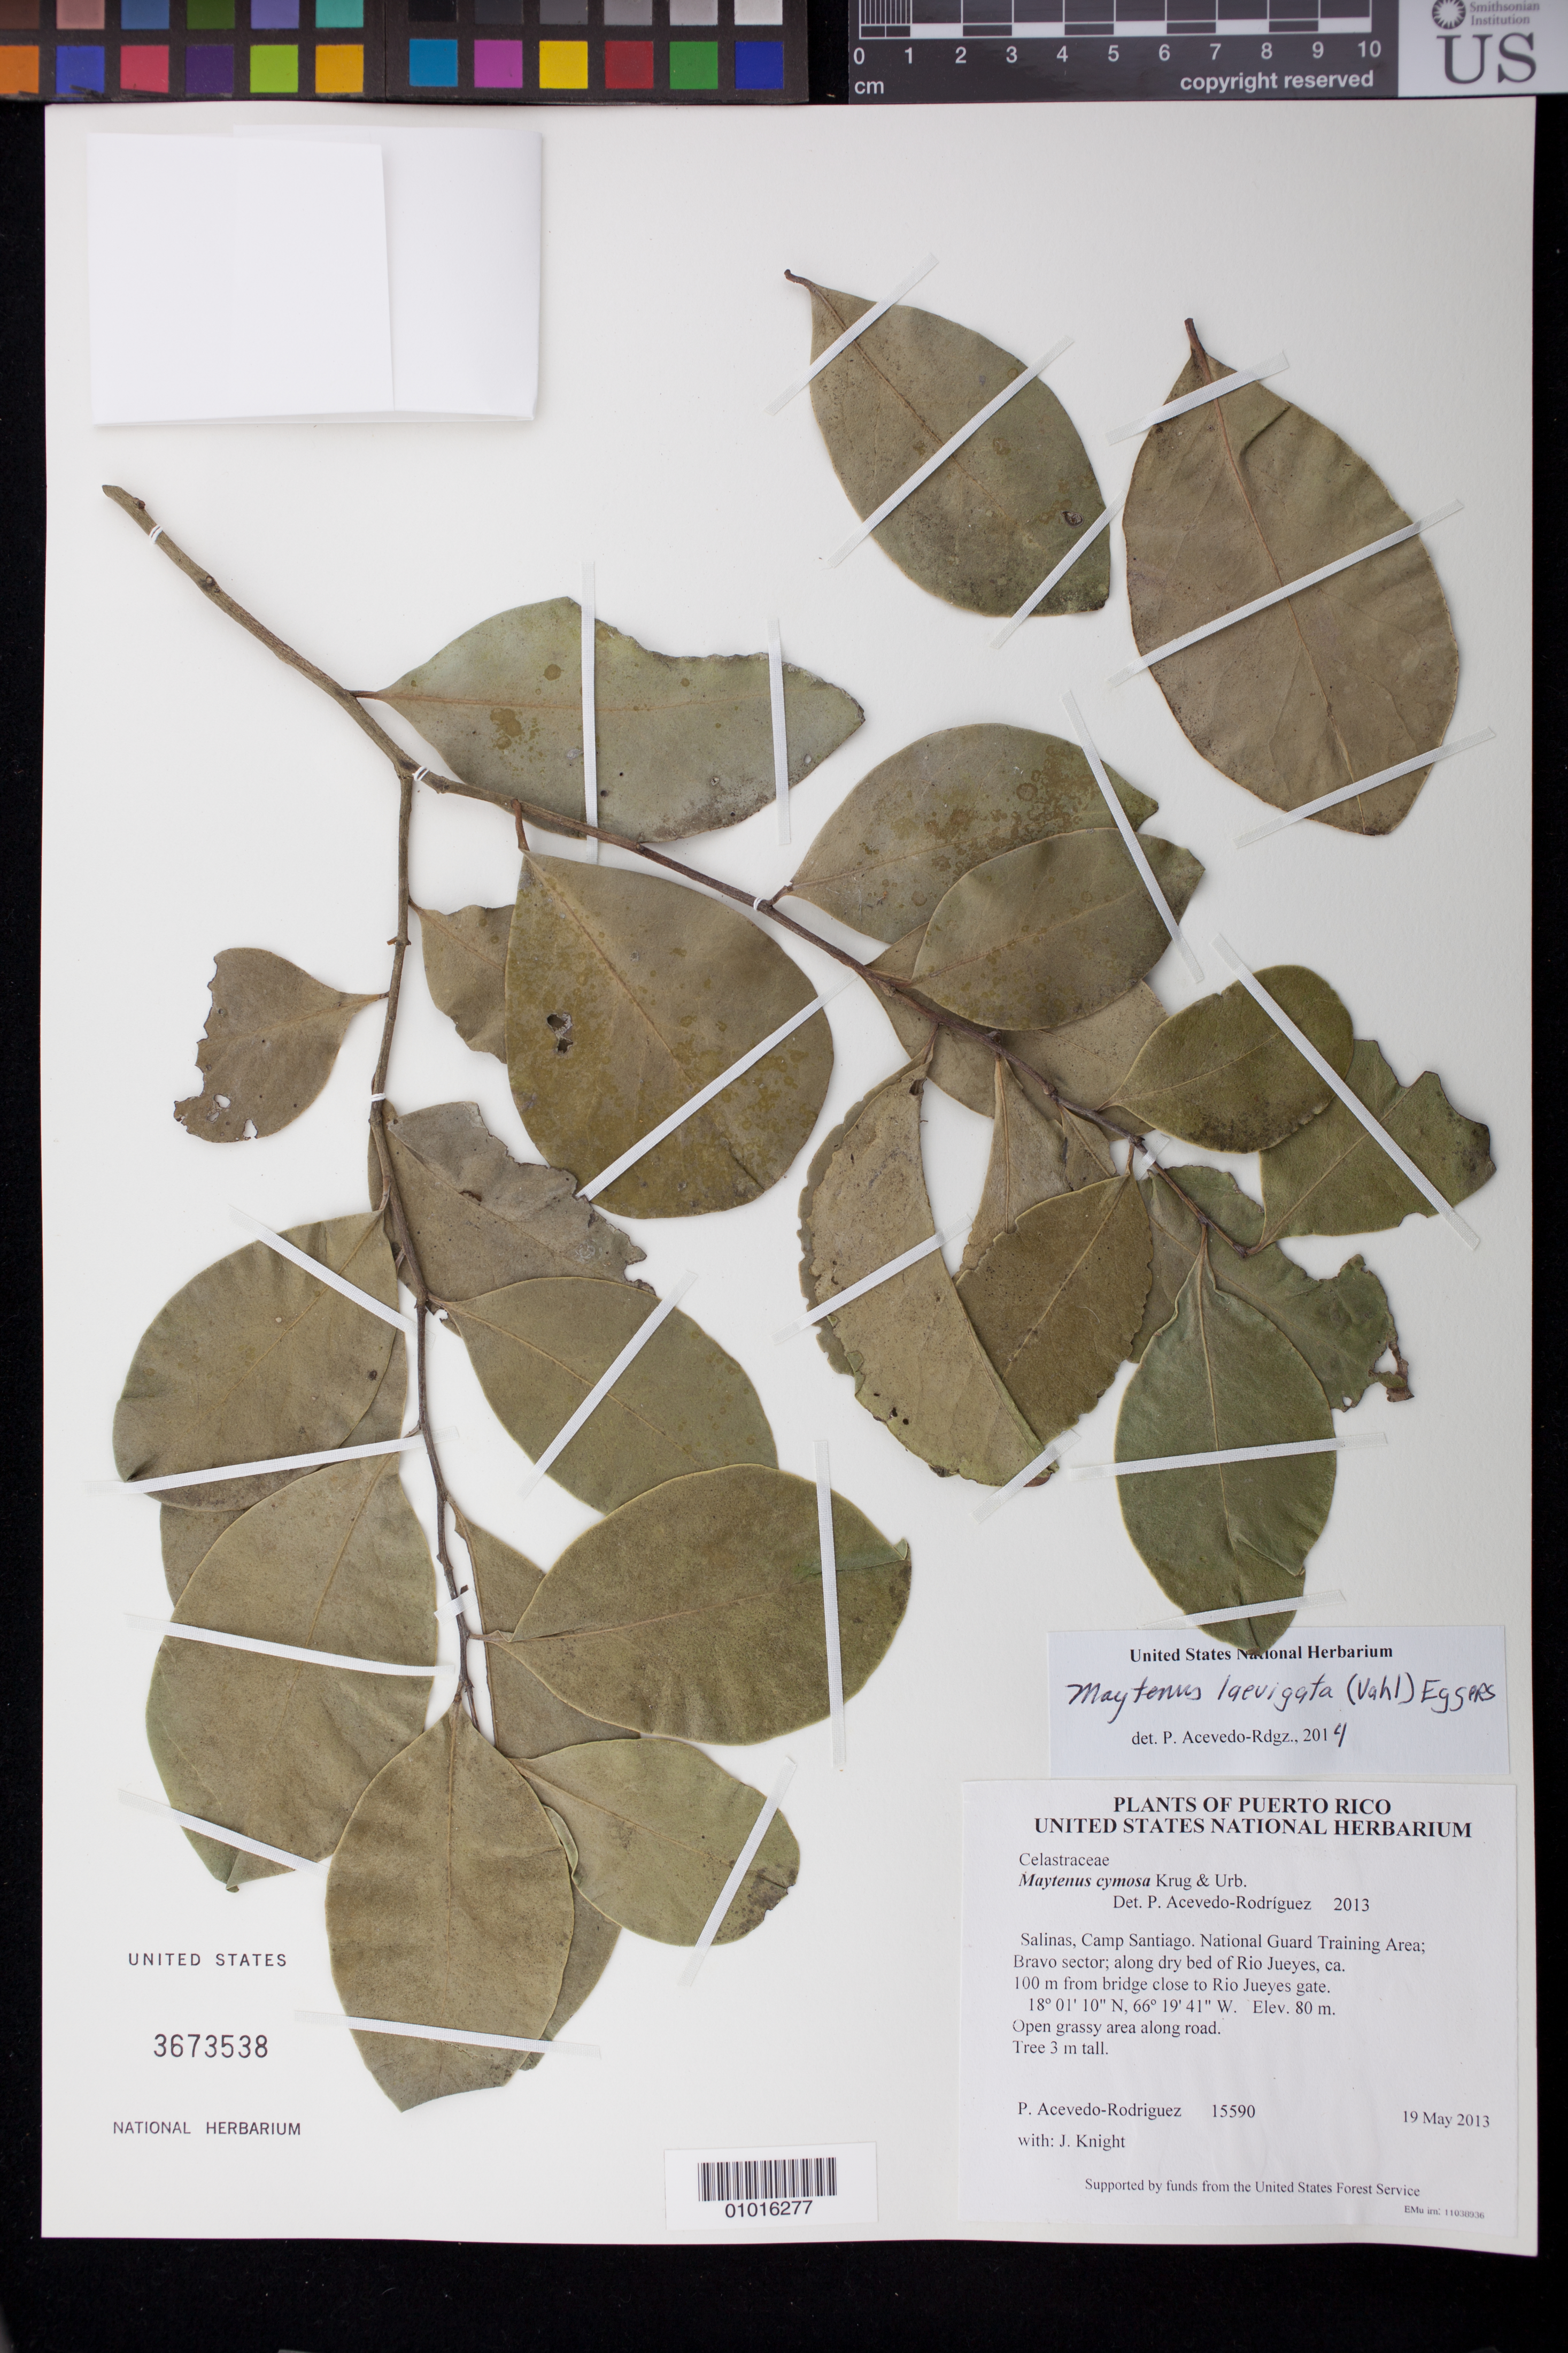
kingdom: Plantae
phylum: Tracheophyta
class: Magnoliopsida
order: Celastrales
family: Celastraceae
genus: Maytenus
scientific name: Maytenus laevigatus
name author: (Vahl) Griseb. ex Eggers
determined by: Acevedo-Rodríguez, P., (BOT), Smithsonian Institution - National Museum of Natural History (UNITED STATES)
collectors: P. Acevedo-Rodr. & J. Knight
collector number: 15590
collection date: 2013-05-19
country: Puerto Rico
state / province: Salinas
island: Puerto Rico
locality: Camp Santiago. National Guard Training Area; Bravo sector; along dry bed of Rio Jueyes, ca. 100 m from bridge close to Rio Jueyes gate.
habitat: Open grassy area along road.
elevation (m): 80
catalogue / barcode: US 3673538